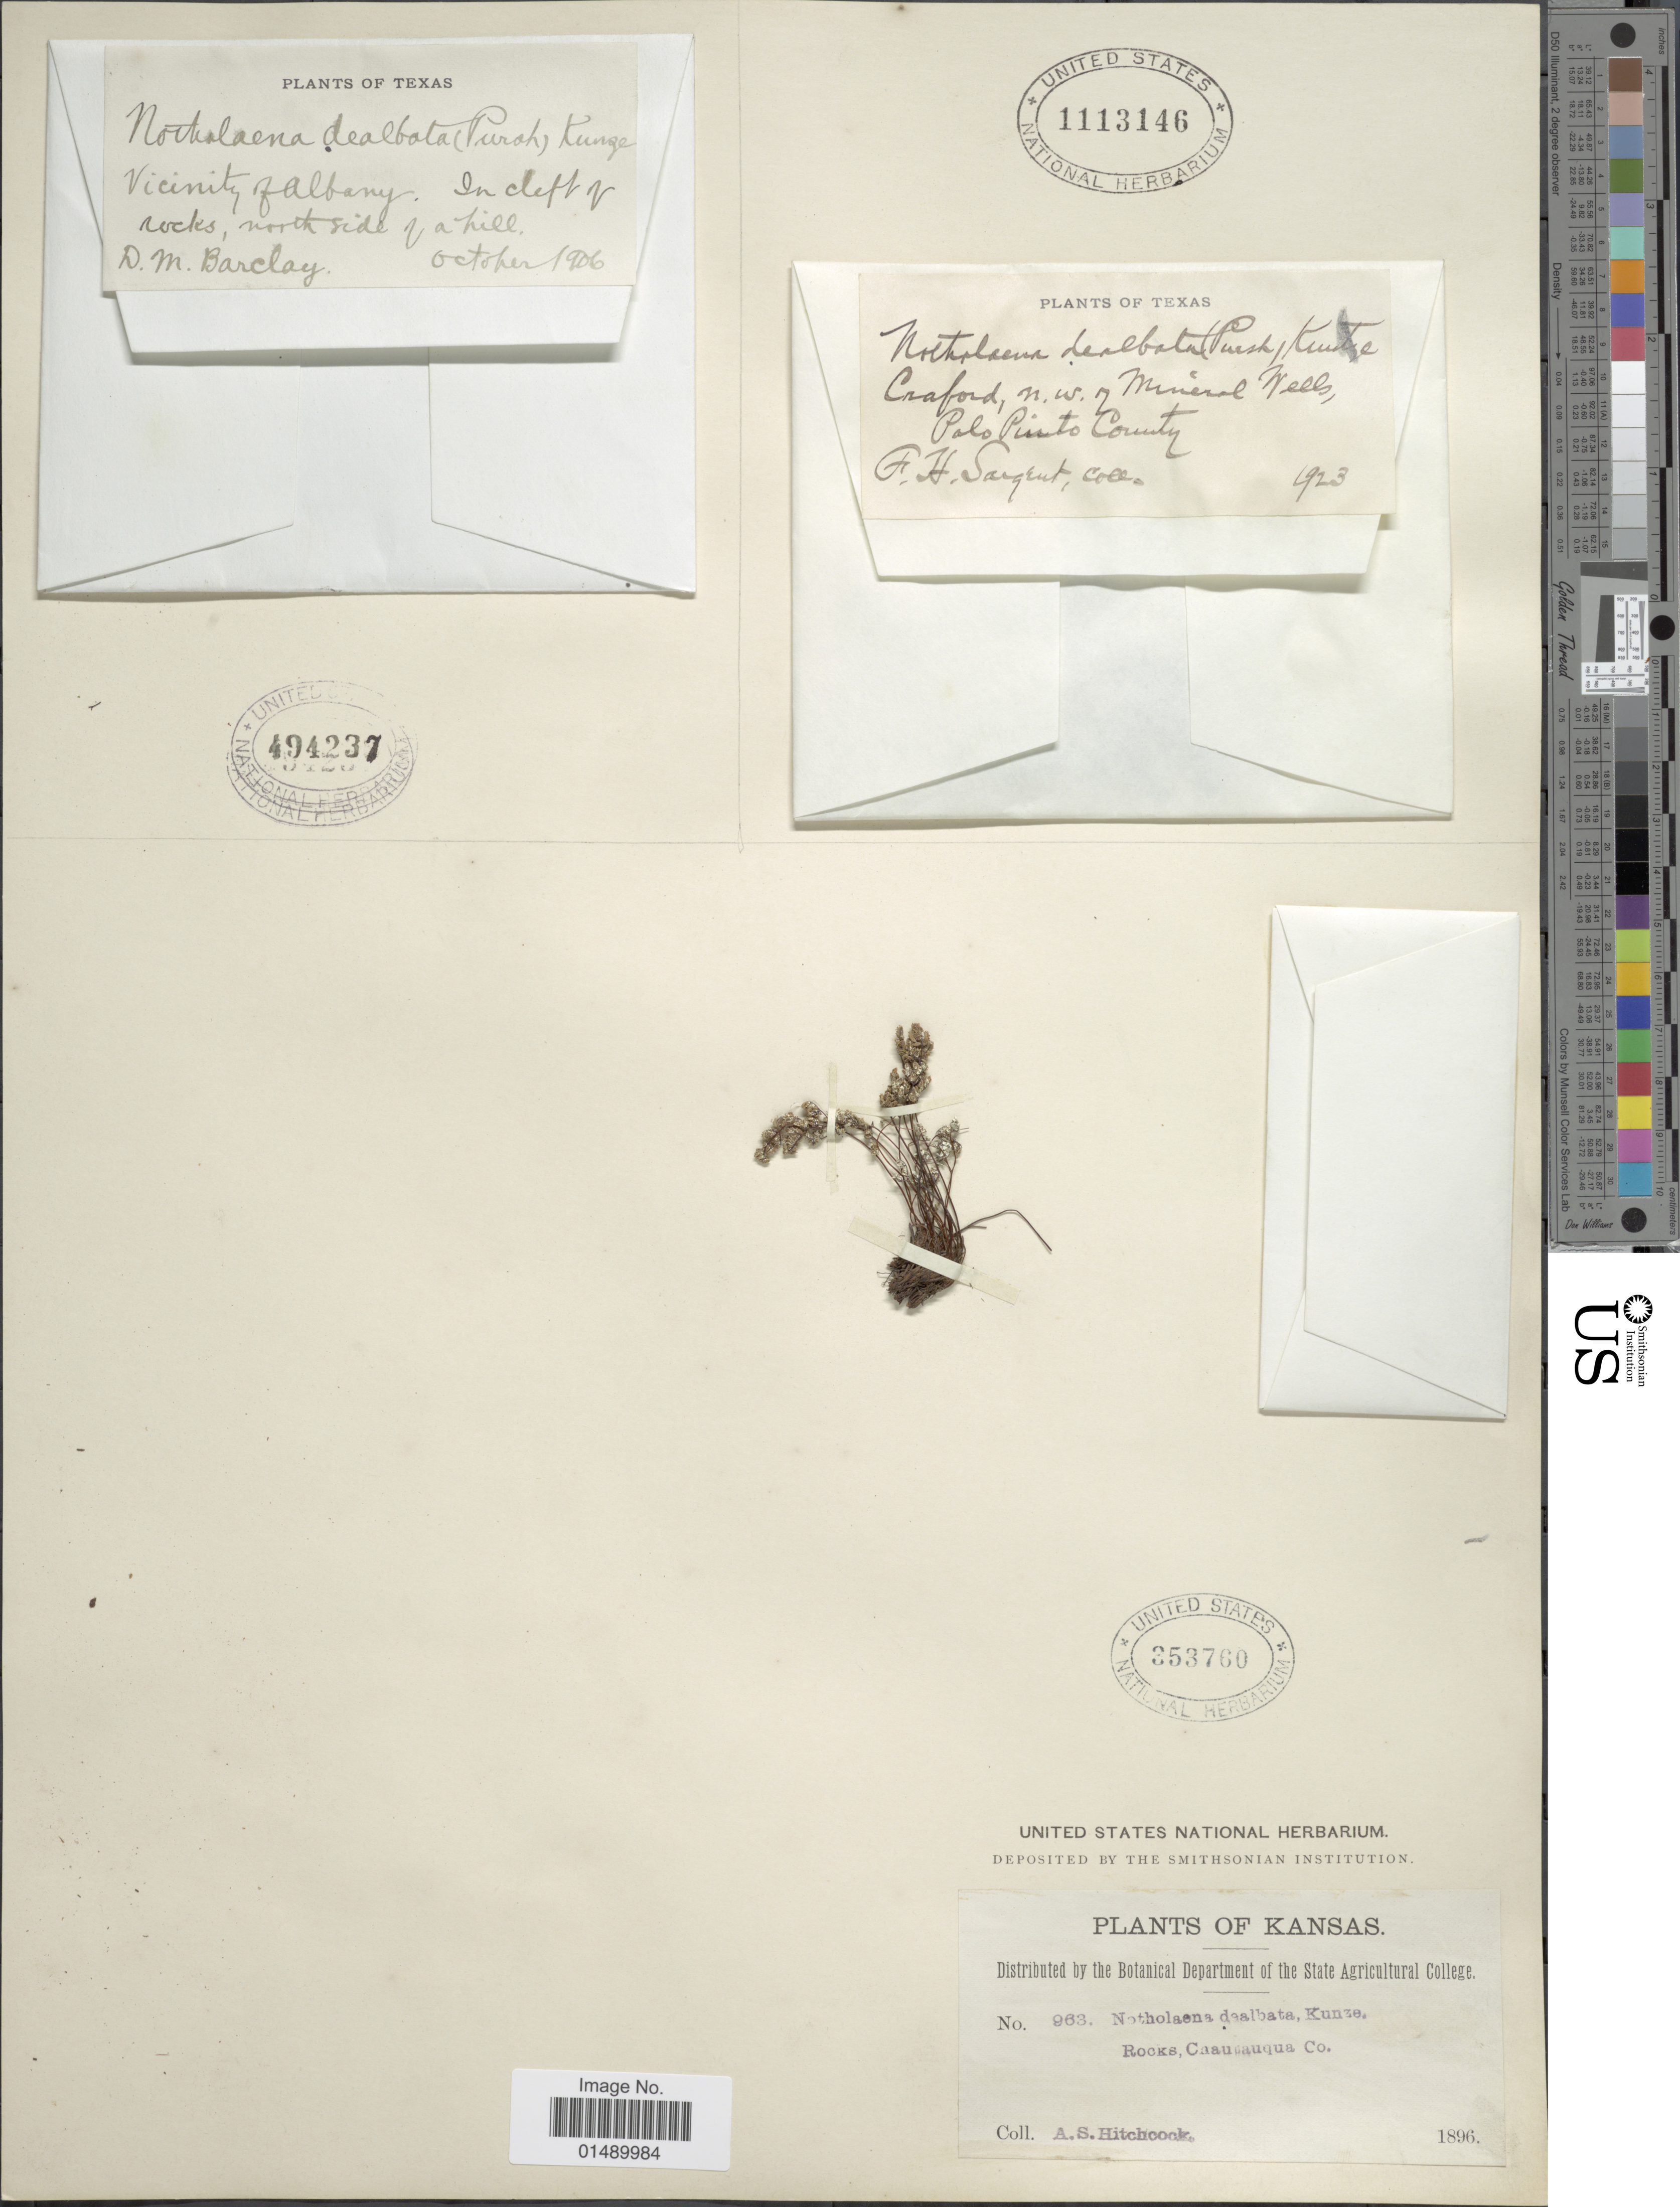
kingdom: Plantae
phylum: Tracheophyta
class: Polypodiopsida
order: Polypodiales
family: Pteridaceae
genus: Argyrochosma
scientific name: Argyrochosma dealbata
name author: (Pursh) Windham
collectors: A. S. Hitchcock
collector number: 963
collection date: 1896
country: United States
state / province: Kansas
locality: Kansas, Rocks, Caucauqua Co.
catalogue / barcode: US 353760-3